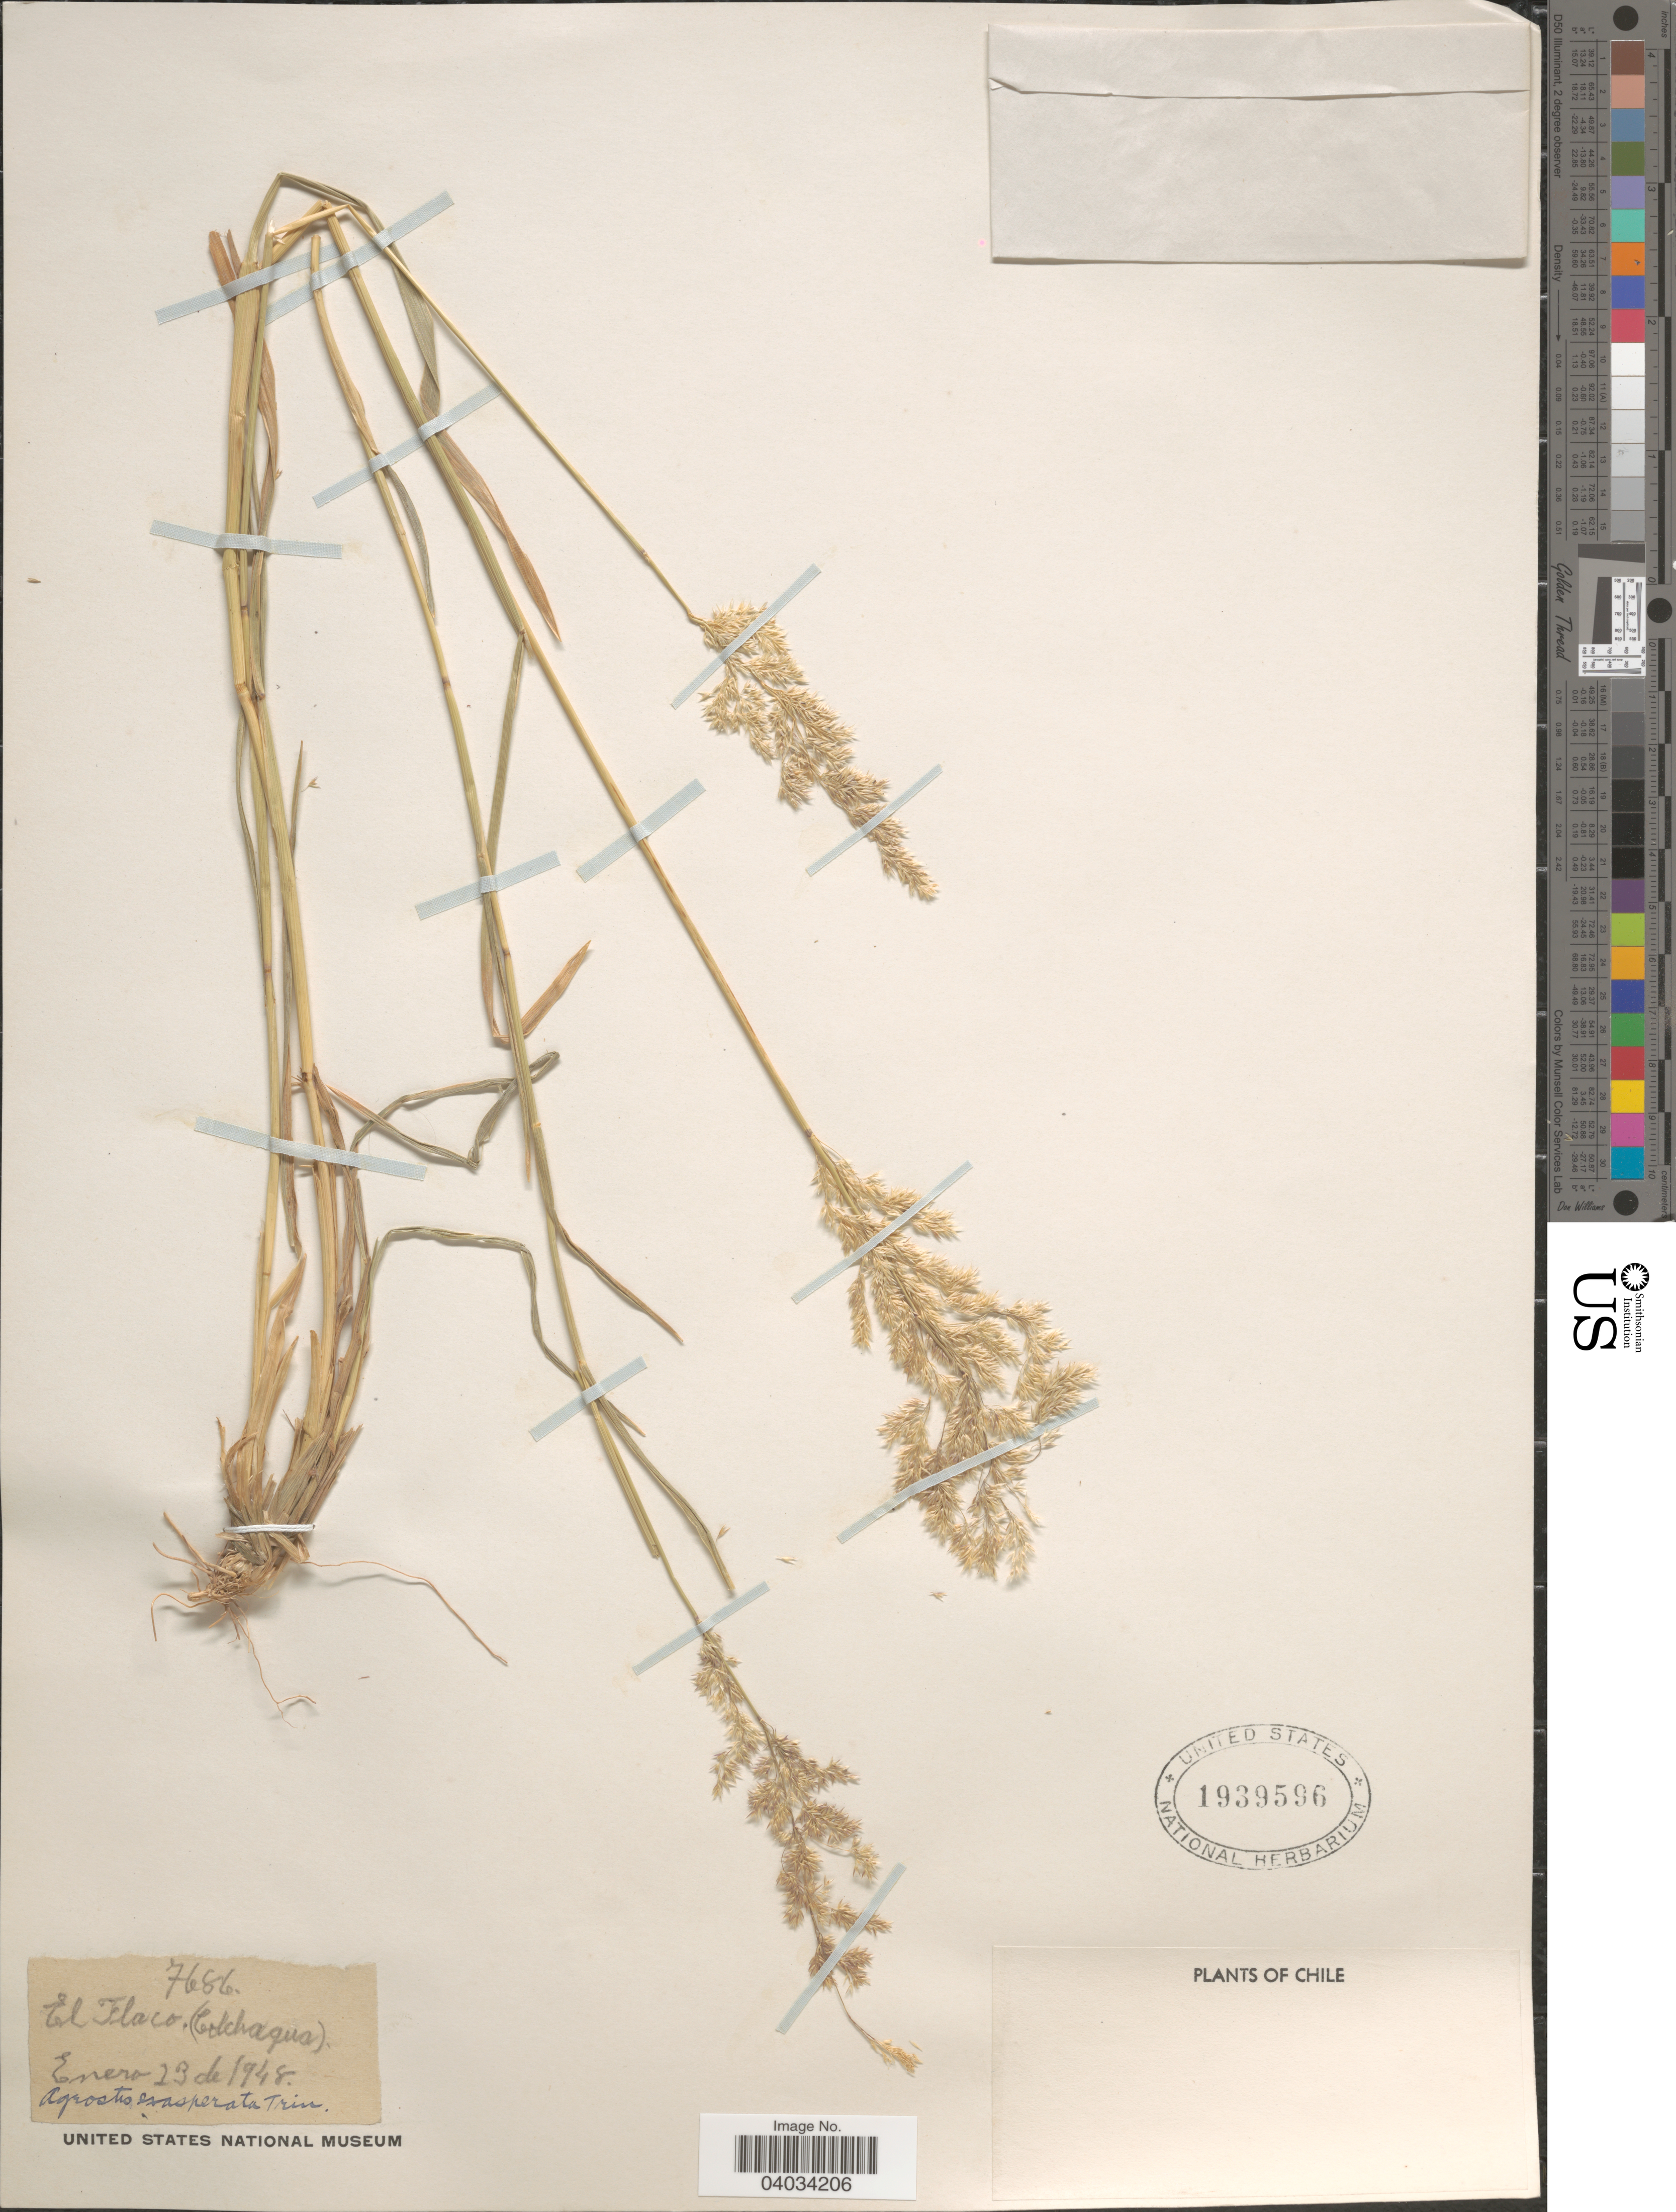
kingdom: Plantae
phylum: Tracheophyta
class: Liliopsida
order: Poales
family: Poaceae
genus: Polypogon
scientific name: Polypogon exasperatus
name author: (Trin.) Renvoize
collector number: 7686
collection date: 1948-01-23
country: Chile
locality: El Flaco, (Colchagua).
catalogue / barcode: US 1939596